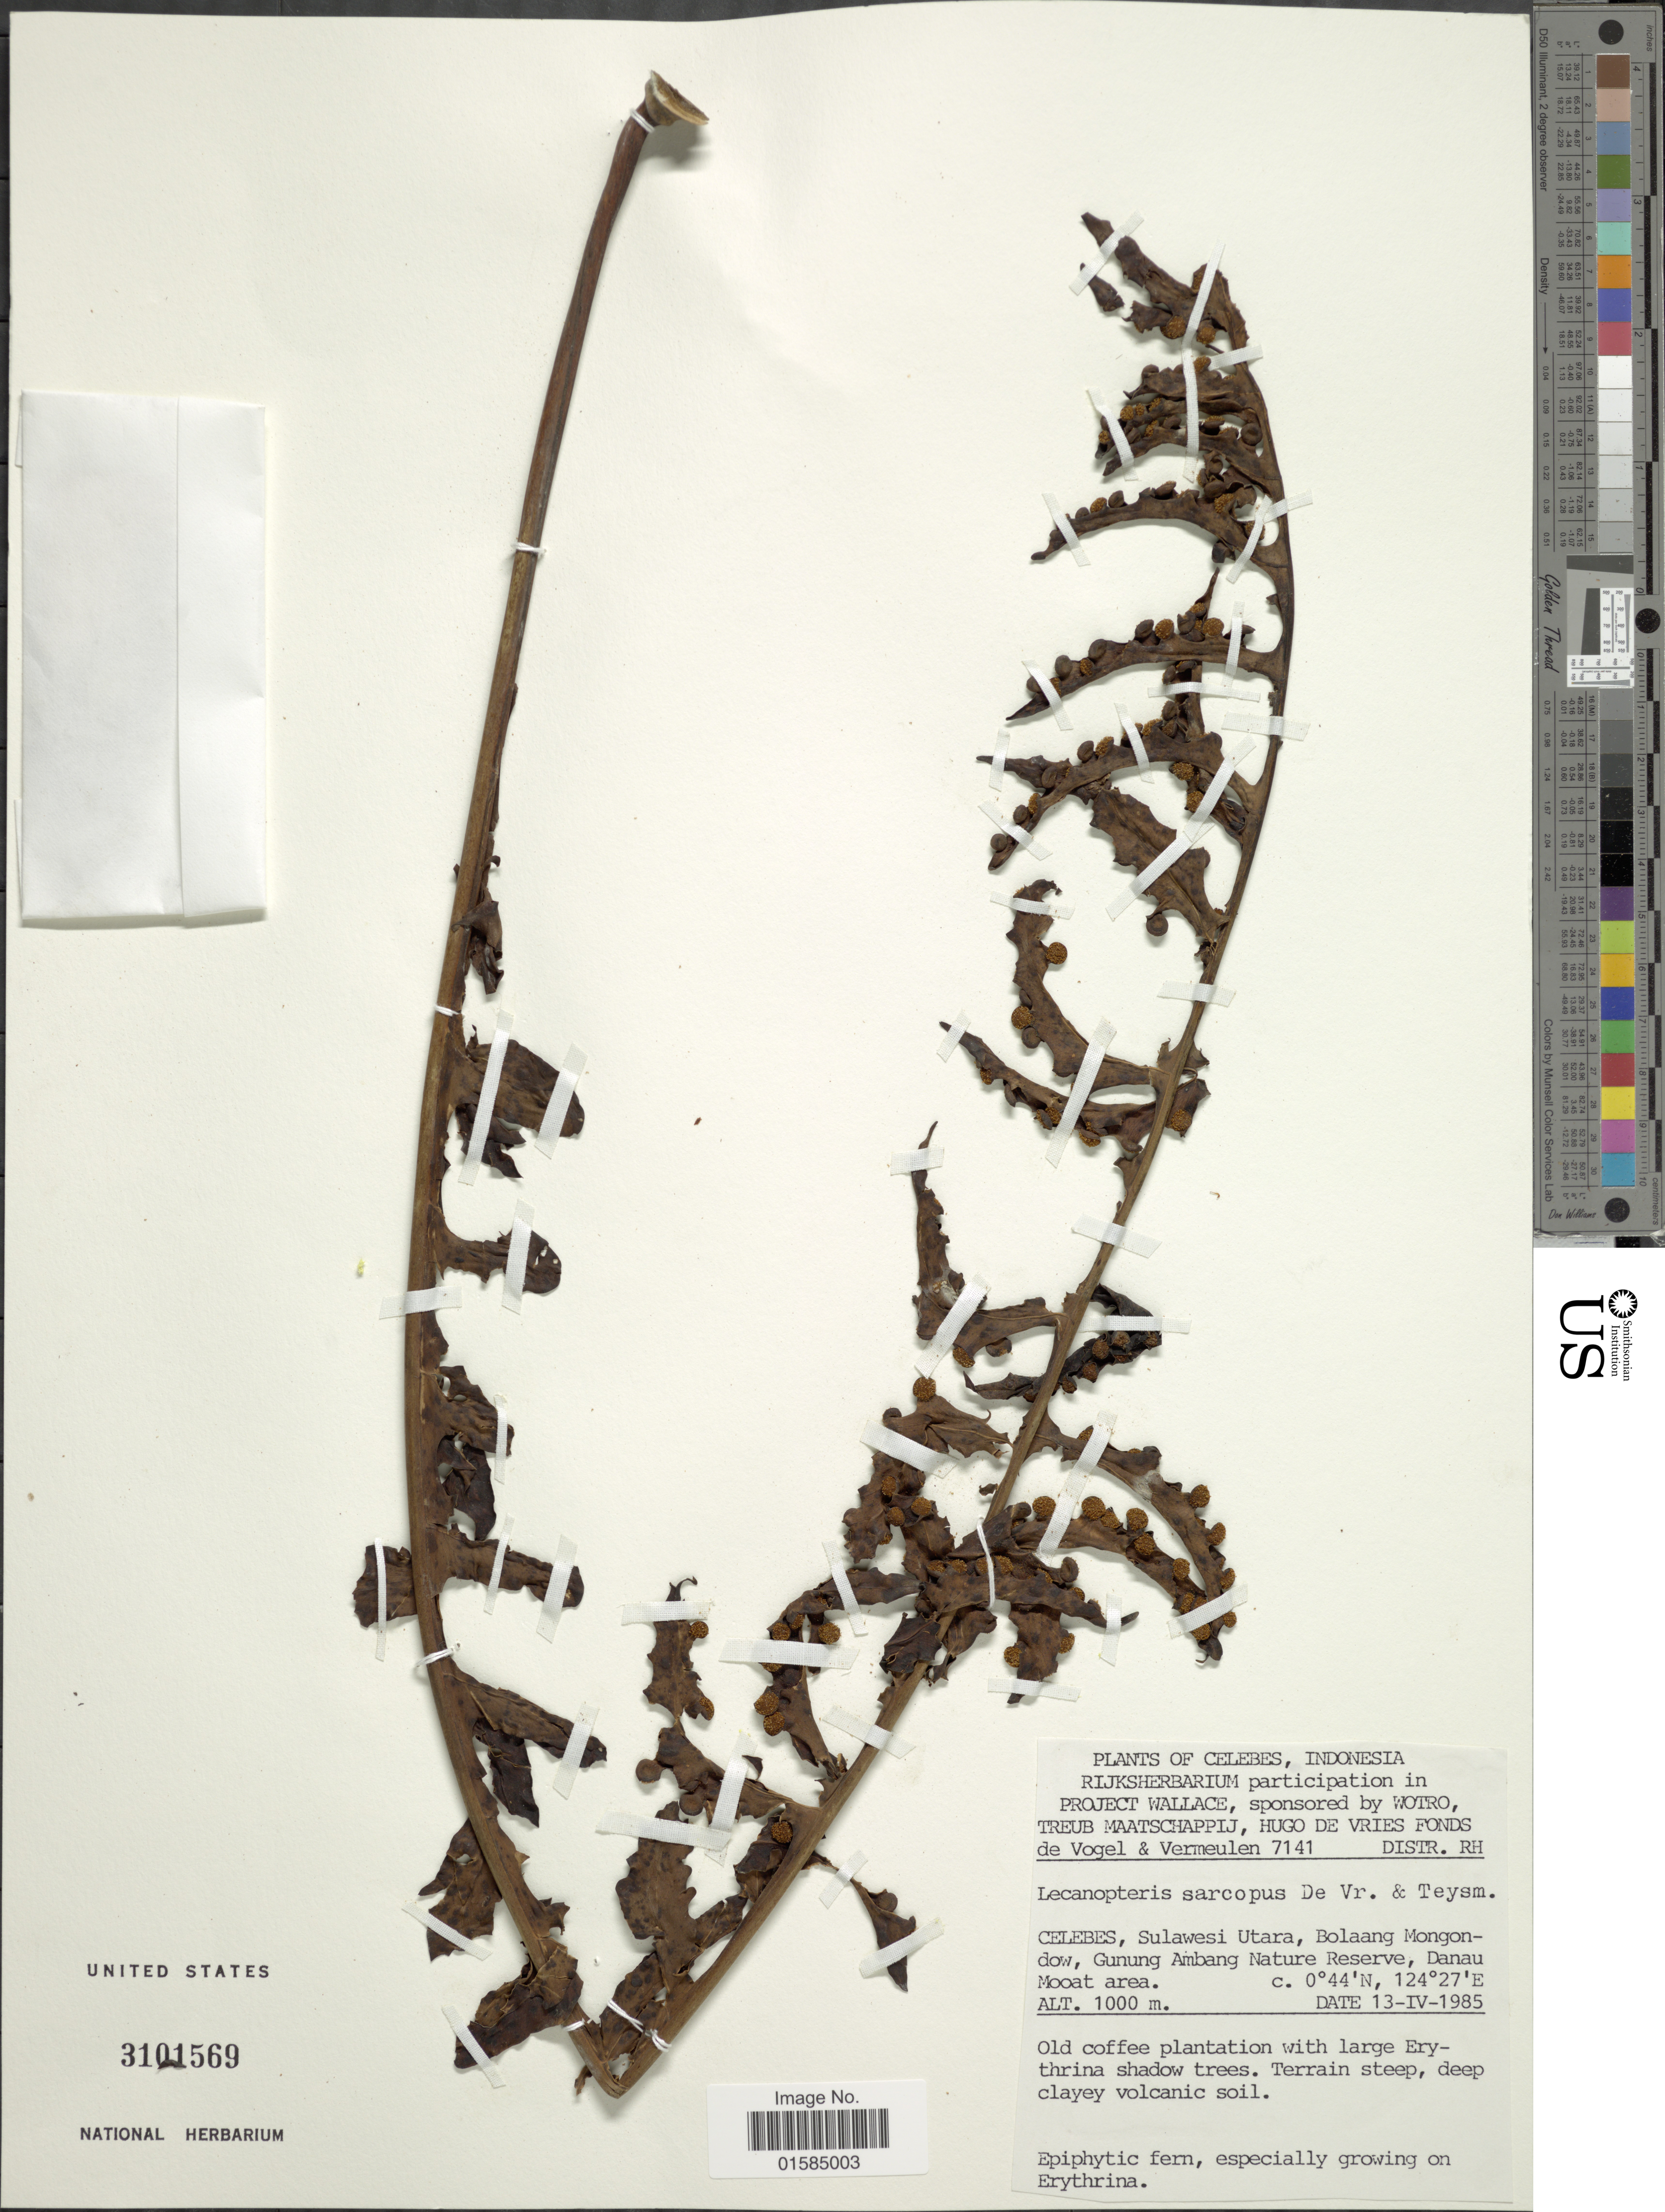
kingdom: Plantae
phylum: Tracheophyta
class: Polypodiopsida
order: Polypodiales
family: Polypodiaceae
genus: Lecanopteris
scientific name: Lecanopteris sarcopus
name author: (Teysm. & Binnend.) Copel.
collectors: De Vogel & Vermeulen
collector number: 7141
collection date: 1985-04-13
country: Indonesia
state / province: Sulawesi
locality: Celebes, Sulawesi Utara, Bolaang Mongondow, Gunung Ambang Nature Reserve, Danau Mooat area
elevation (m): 1000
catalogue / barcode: US 3101569